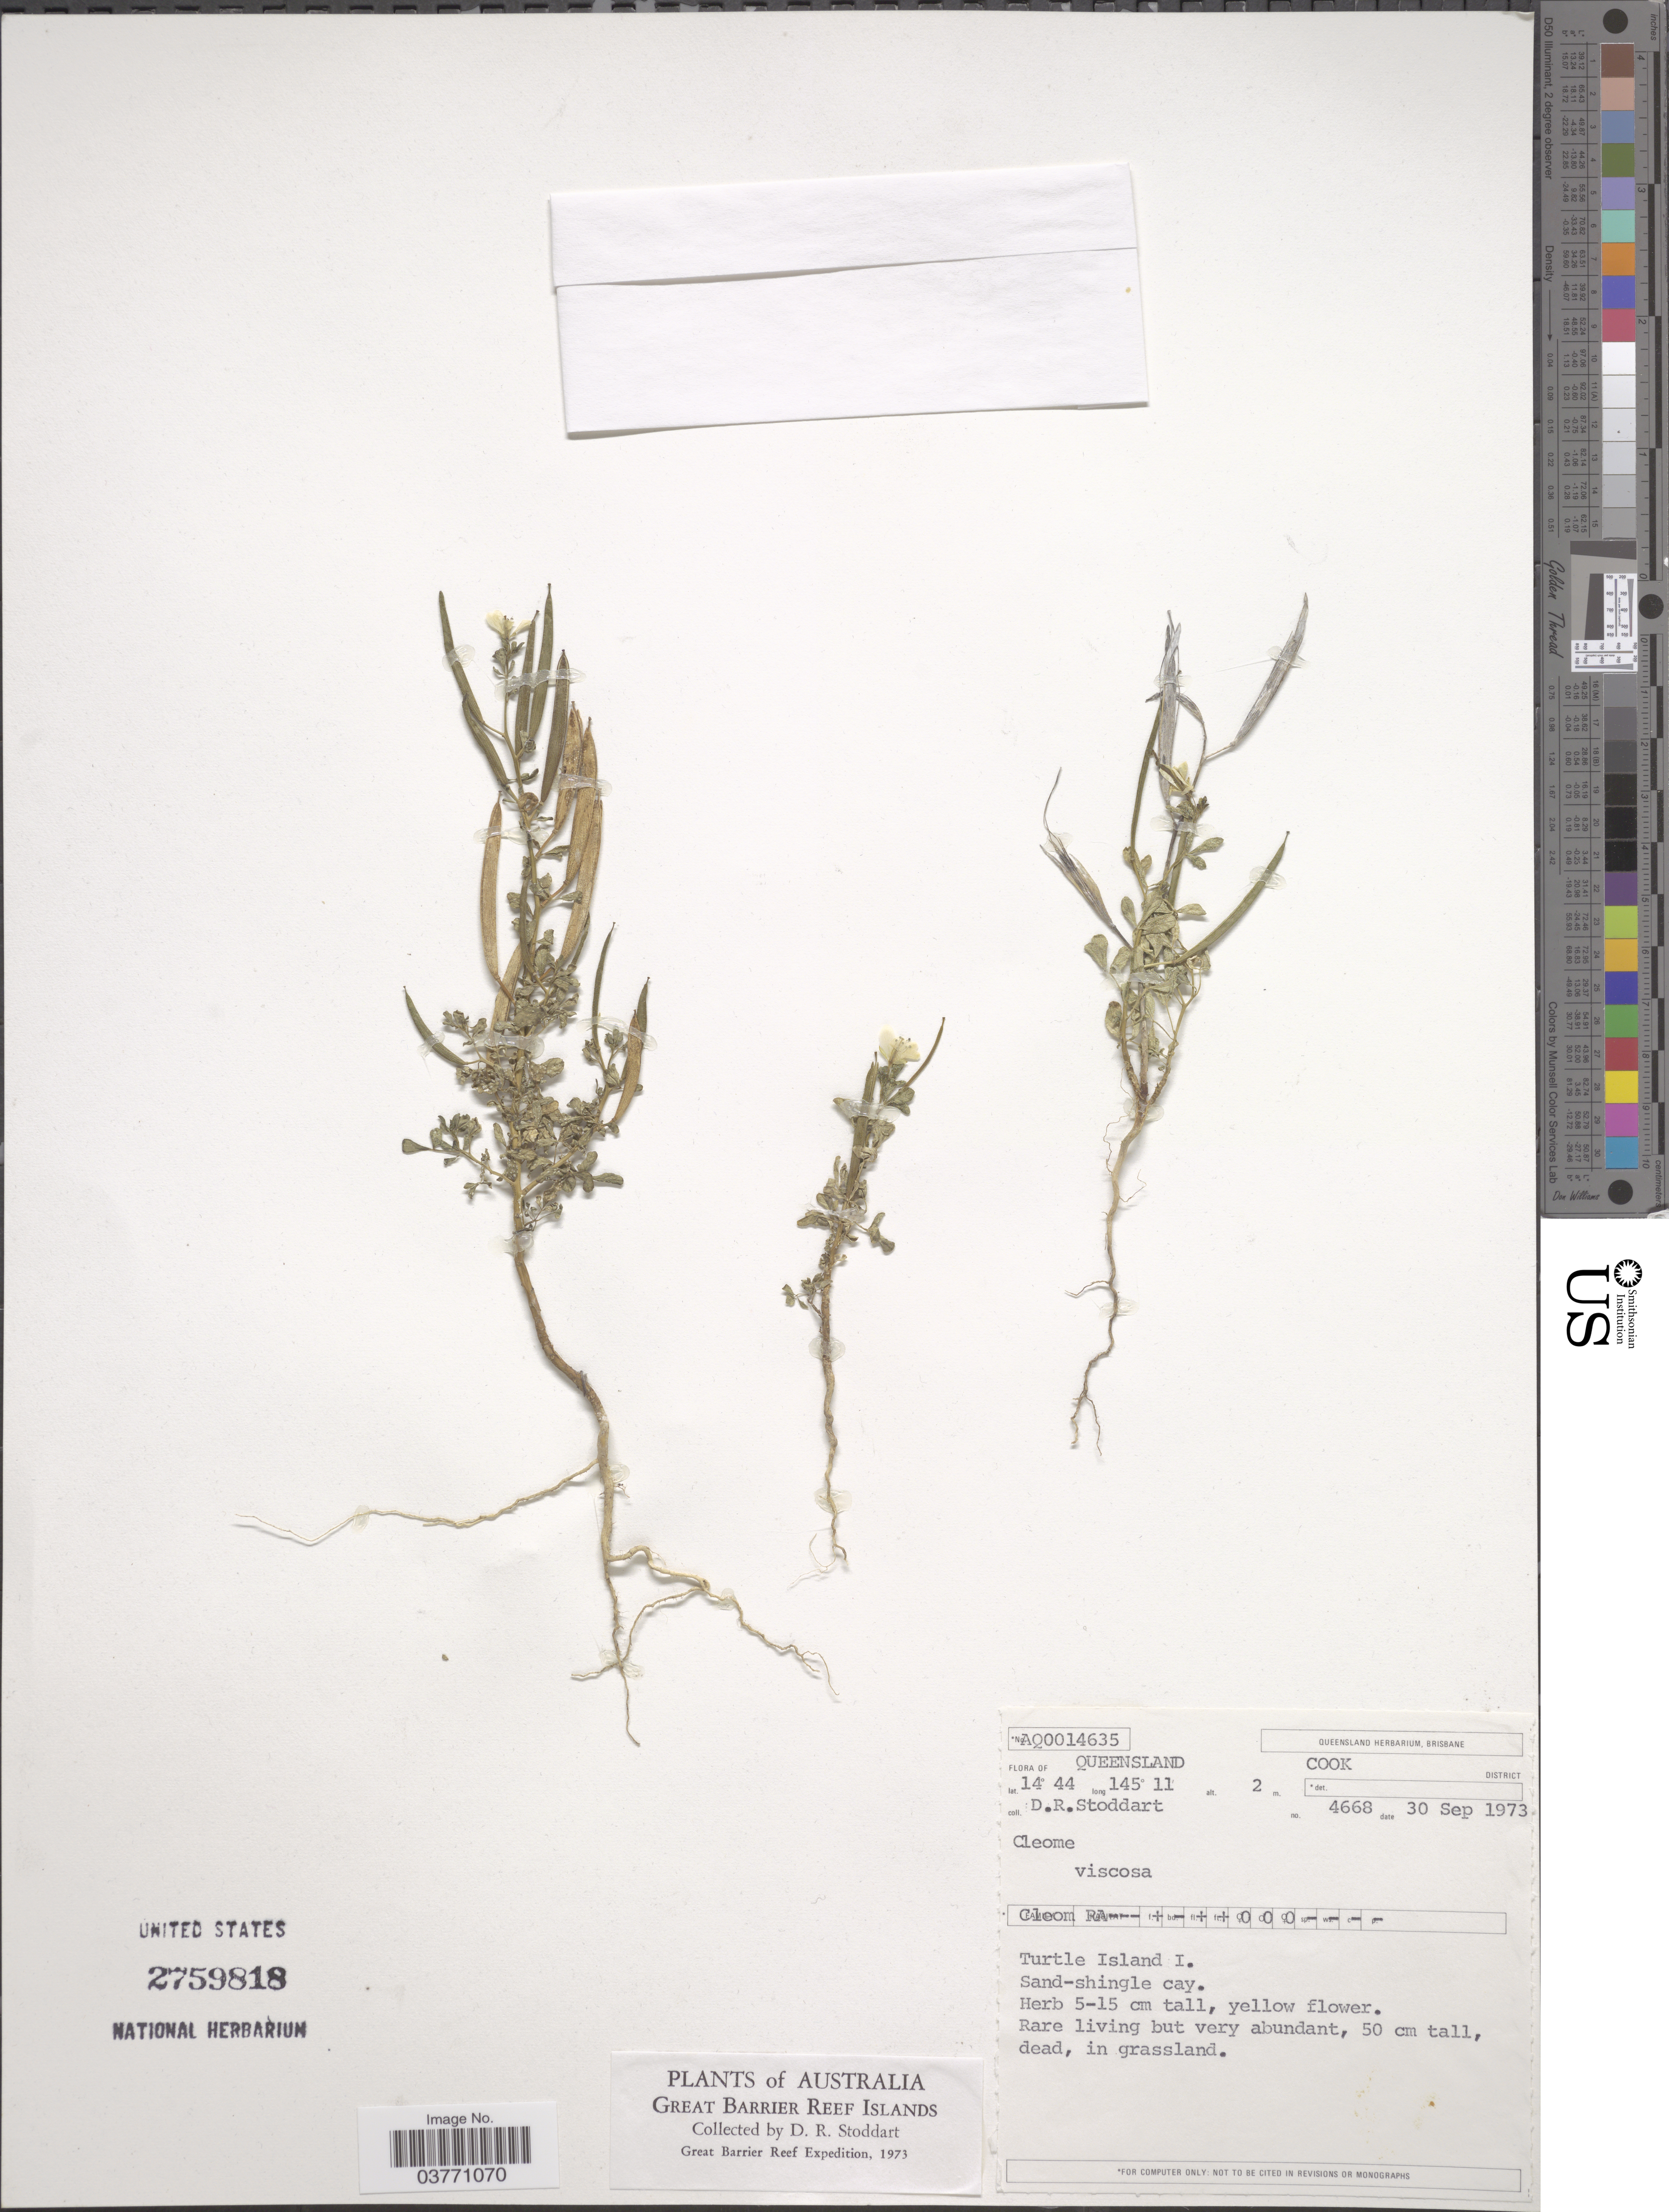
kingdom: Plantae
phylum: Tracheophyta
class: Magnoliopsida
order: Brassicales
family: Cleomaceae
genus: Arivela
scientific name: Arivela viscosa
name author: (L.) Raf.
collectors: D. R. Stoddart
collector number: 4668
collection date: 1973-09-30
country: Australia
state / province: Queensland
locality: Great Barrier Reef Islands. Cook District. Turtle Island I.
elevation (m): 2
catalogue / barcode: US 2759818